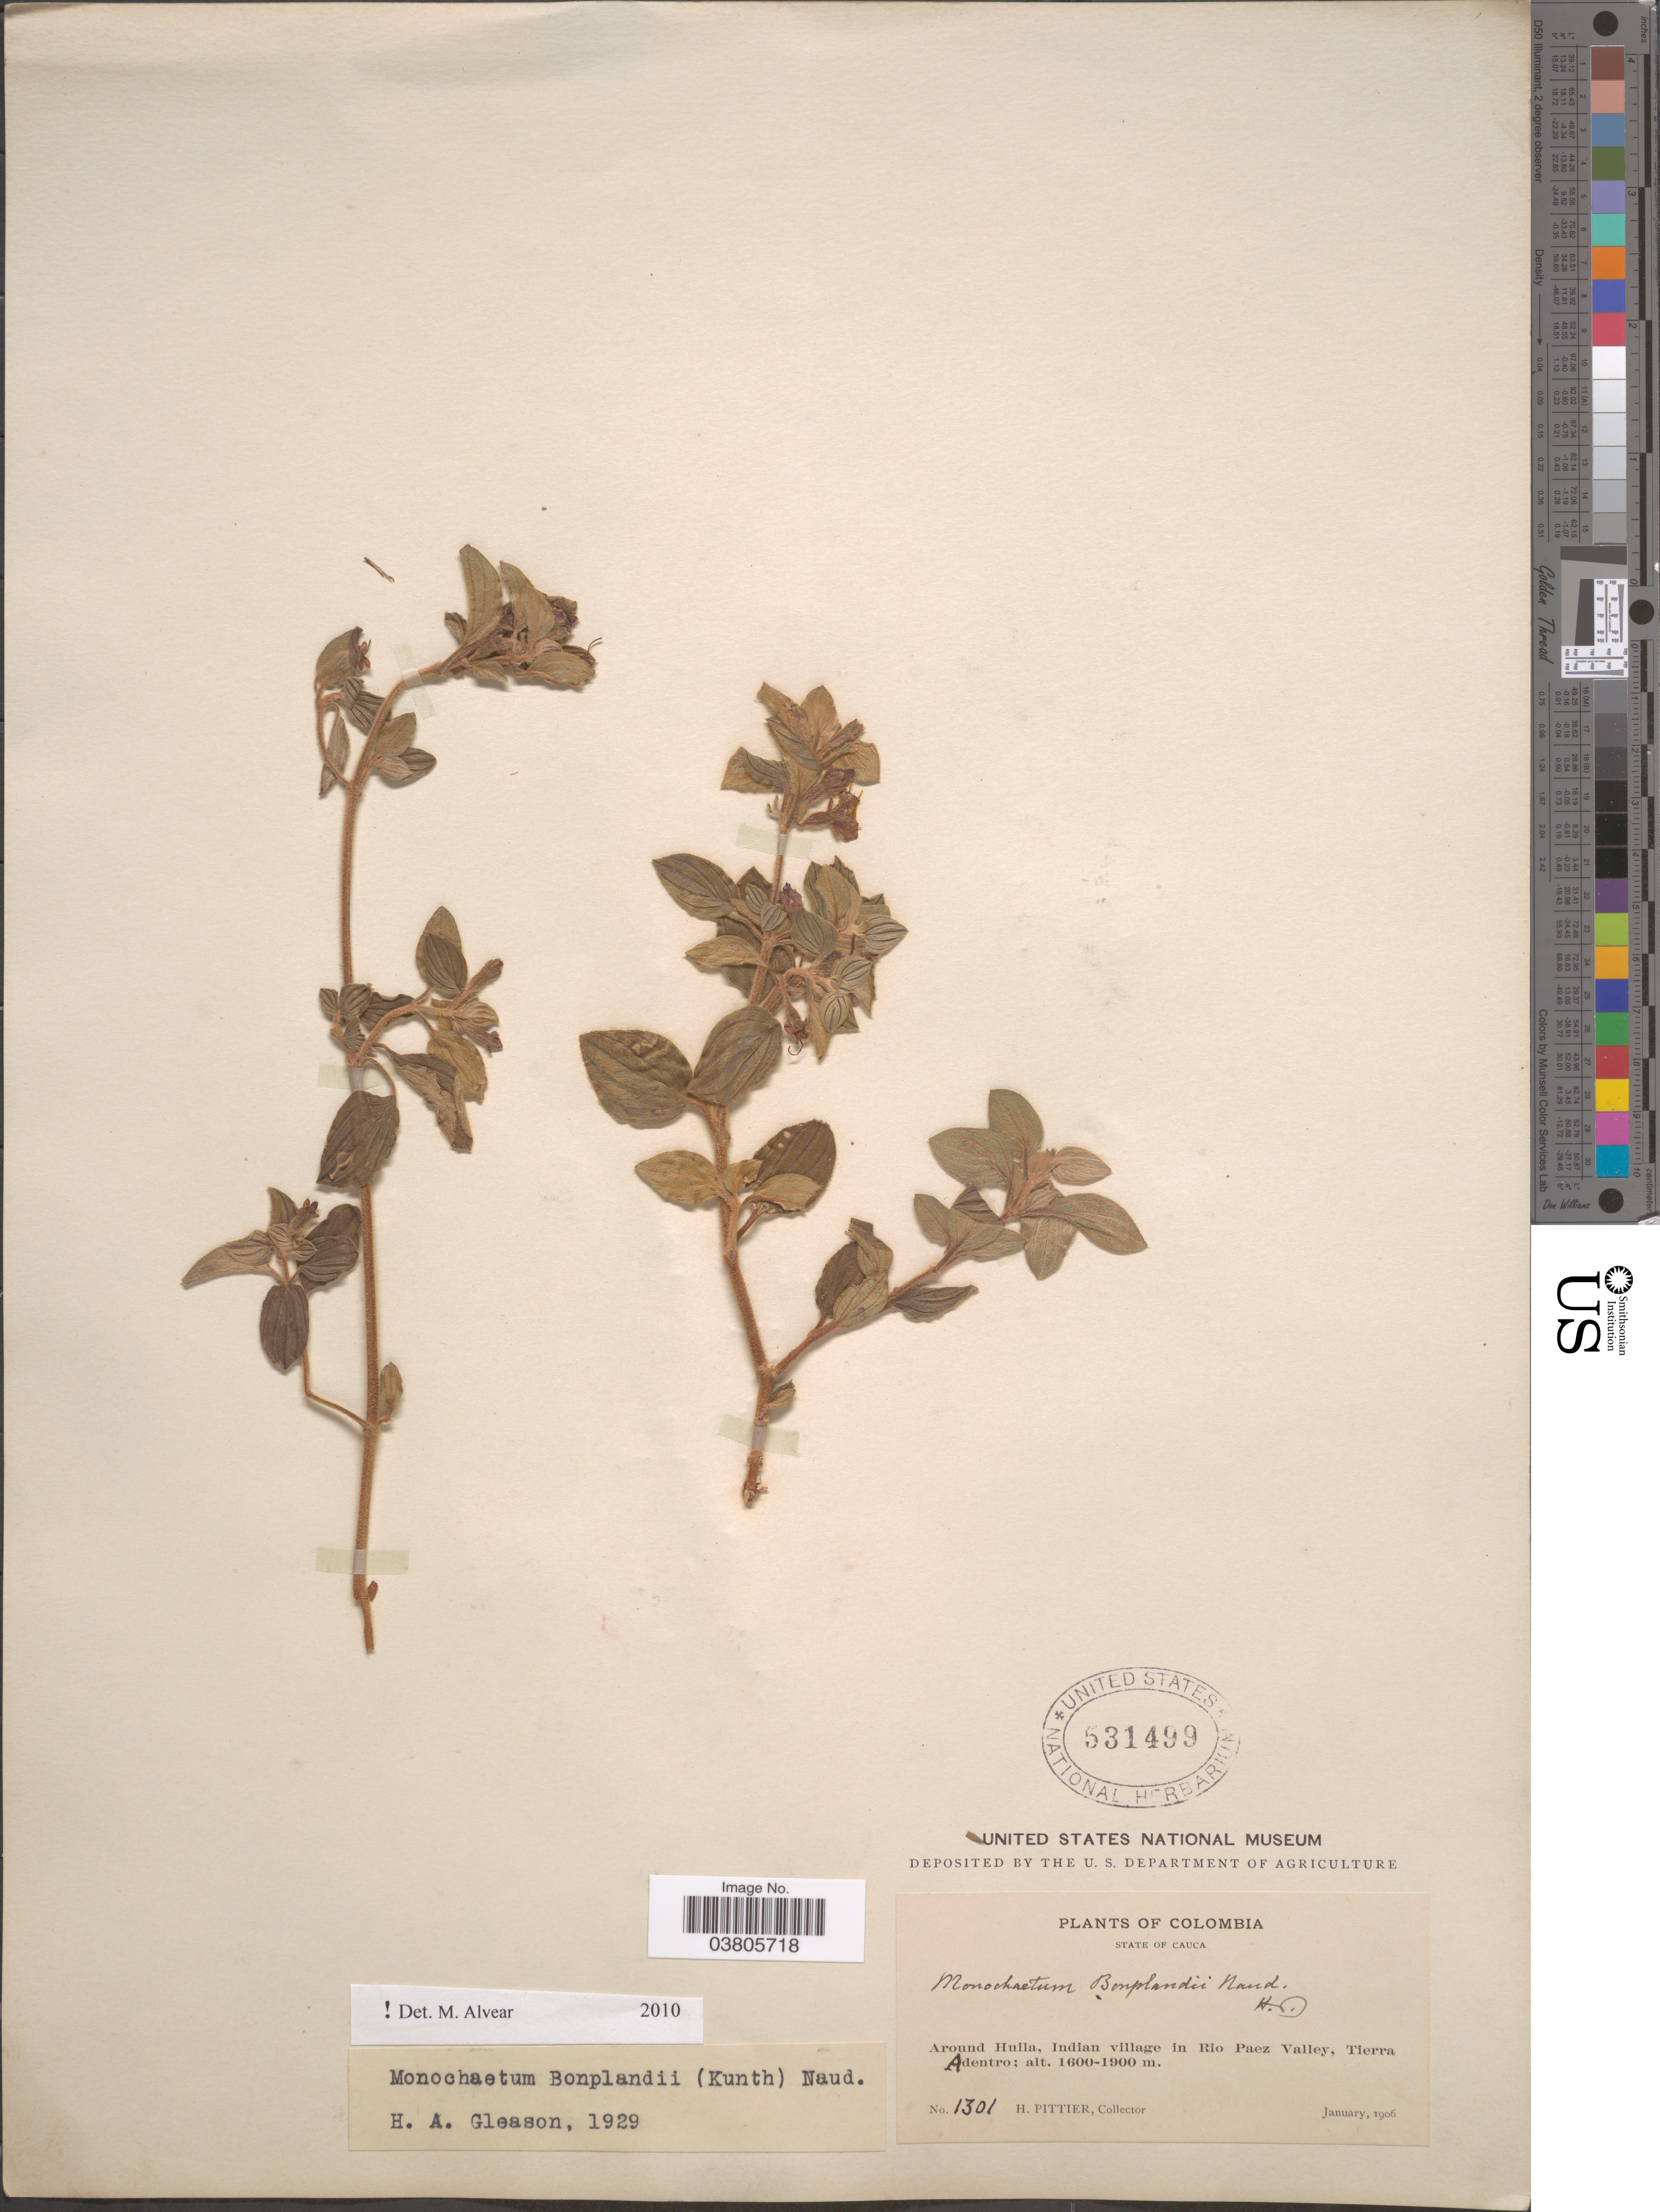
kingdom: Plantae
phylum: Tracheophyta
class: Magnoliopsida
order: Myrtales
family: Melastomataceae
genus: Monochaetum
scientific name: Monochaetum bonplandii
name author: (Kunth) Naudin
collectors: H. F. Pittier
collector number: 1301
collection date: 1906-01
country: Colombia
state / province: Cauca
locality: Around Huila, Indian village in Rio Paez Valley, Tierra Adentro.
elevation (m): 1600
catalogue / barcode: US 531499